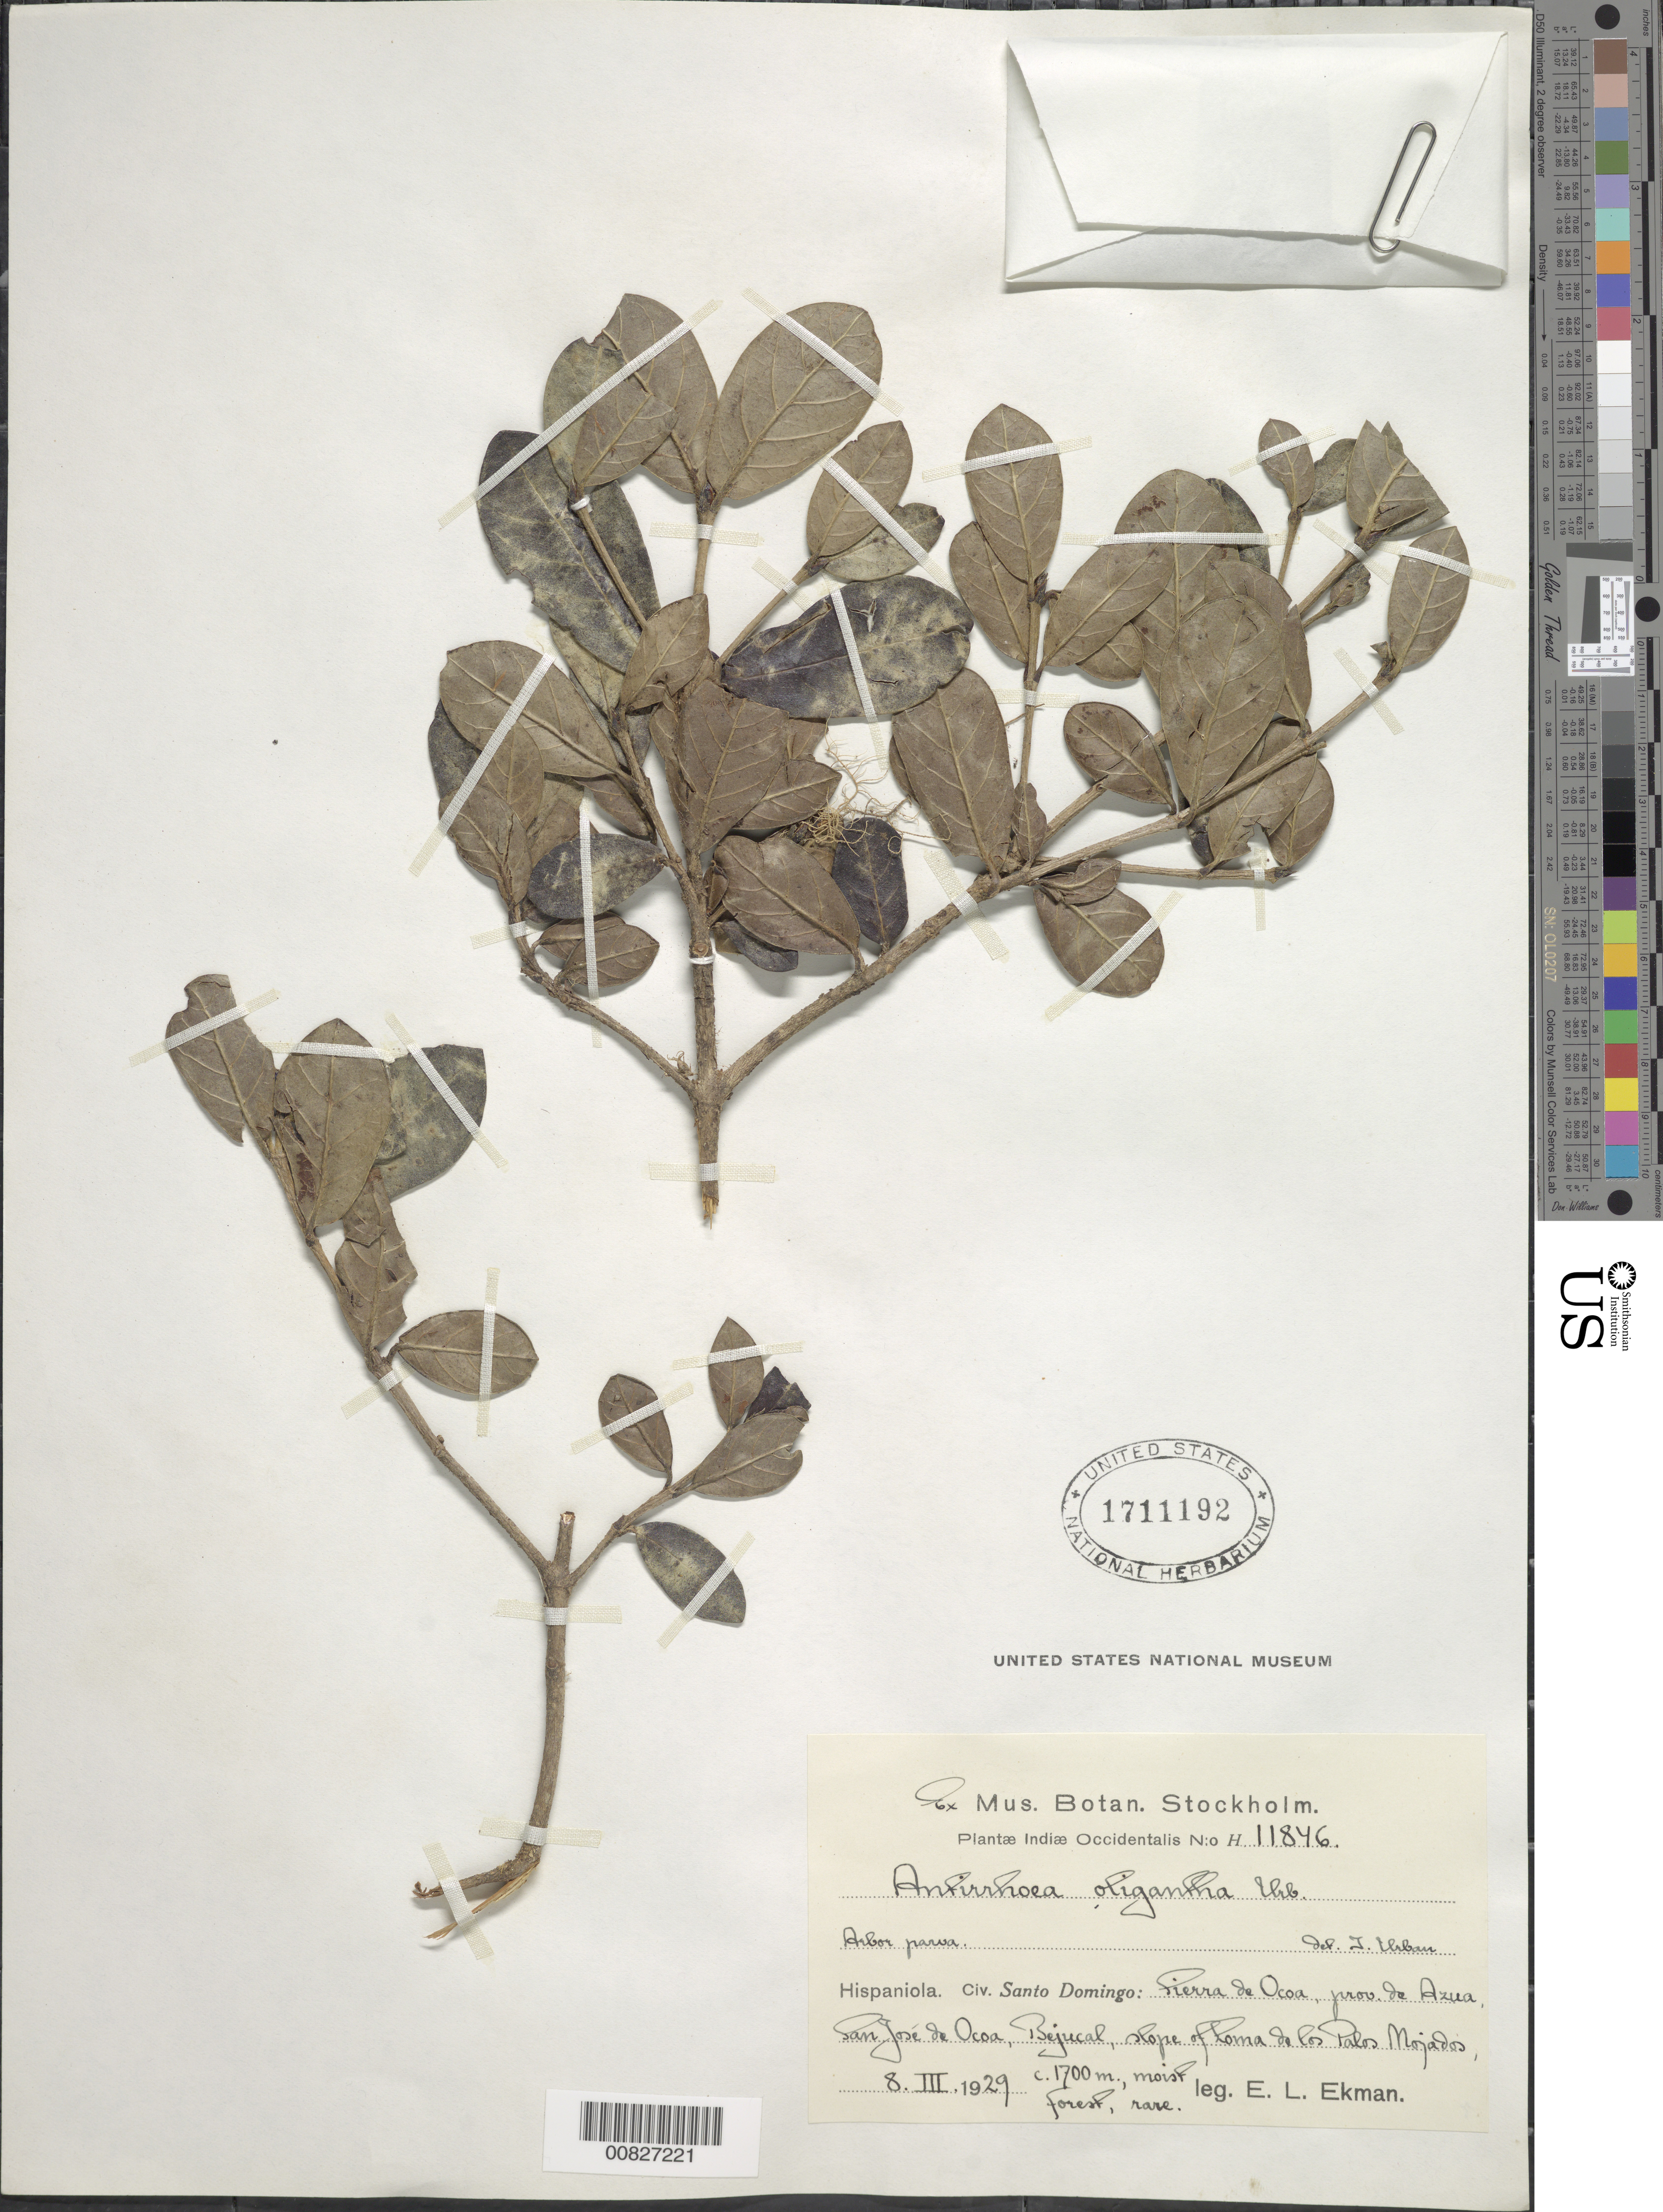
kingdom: Plantae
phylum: Tracheophyta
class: Magnoliopsida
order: Gentianales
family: Rubiaceae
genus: Stenostomum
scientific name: Stenostomum oliganthum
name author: (Urb.) Borhidi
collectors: E. L. Ekman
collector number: H 11846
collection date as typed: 08 Mar 1929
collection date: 1929-03-08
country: Dominican Republic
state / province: Azua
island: Hispaniola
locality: Sierra de Ocoa, San José de Ocoa, Bejucal, slope of Loma de la Palos Mojados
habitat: Moist forest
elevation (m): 1700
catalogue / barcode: US 1711192